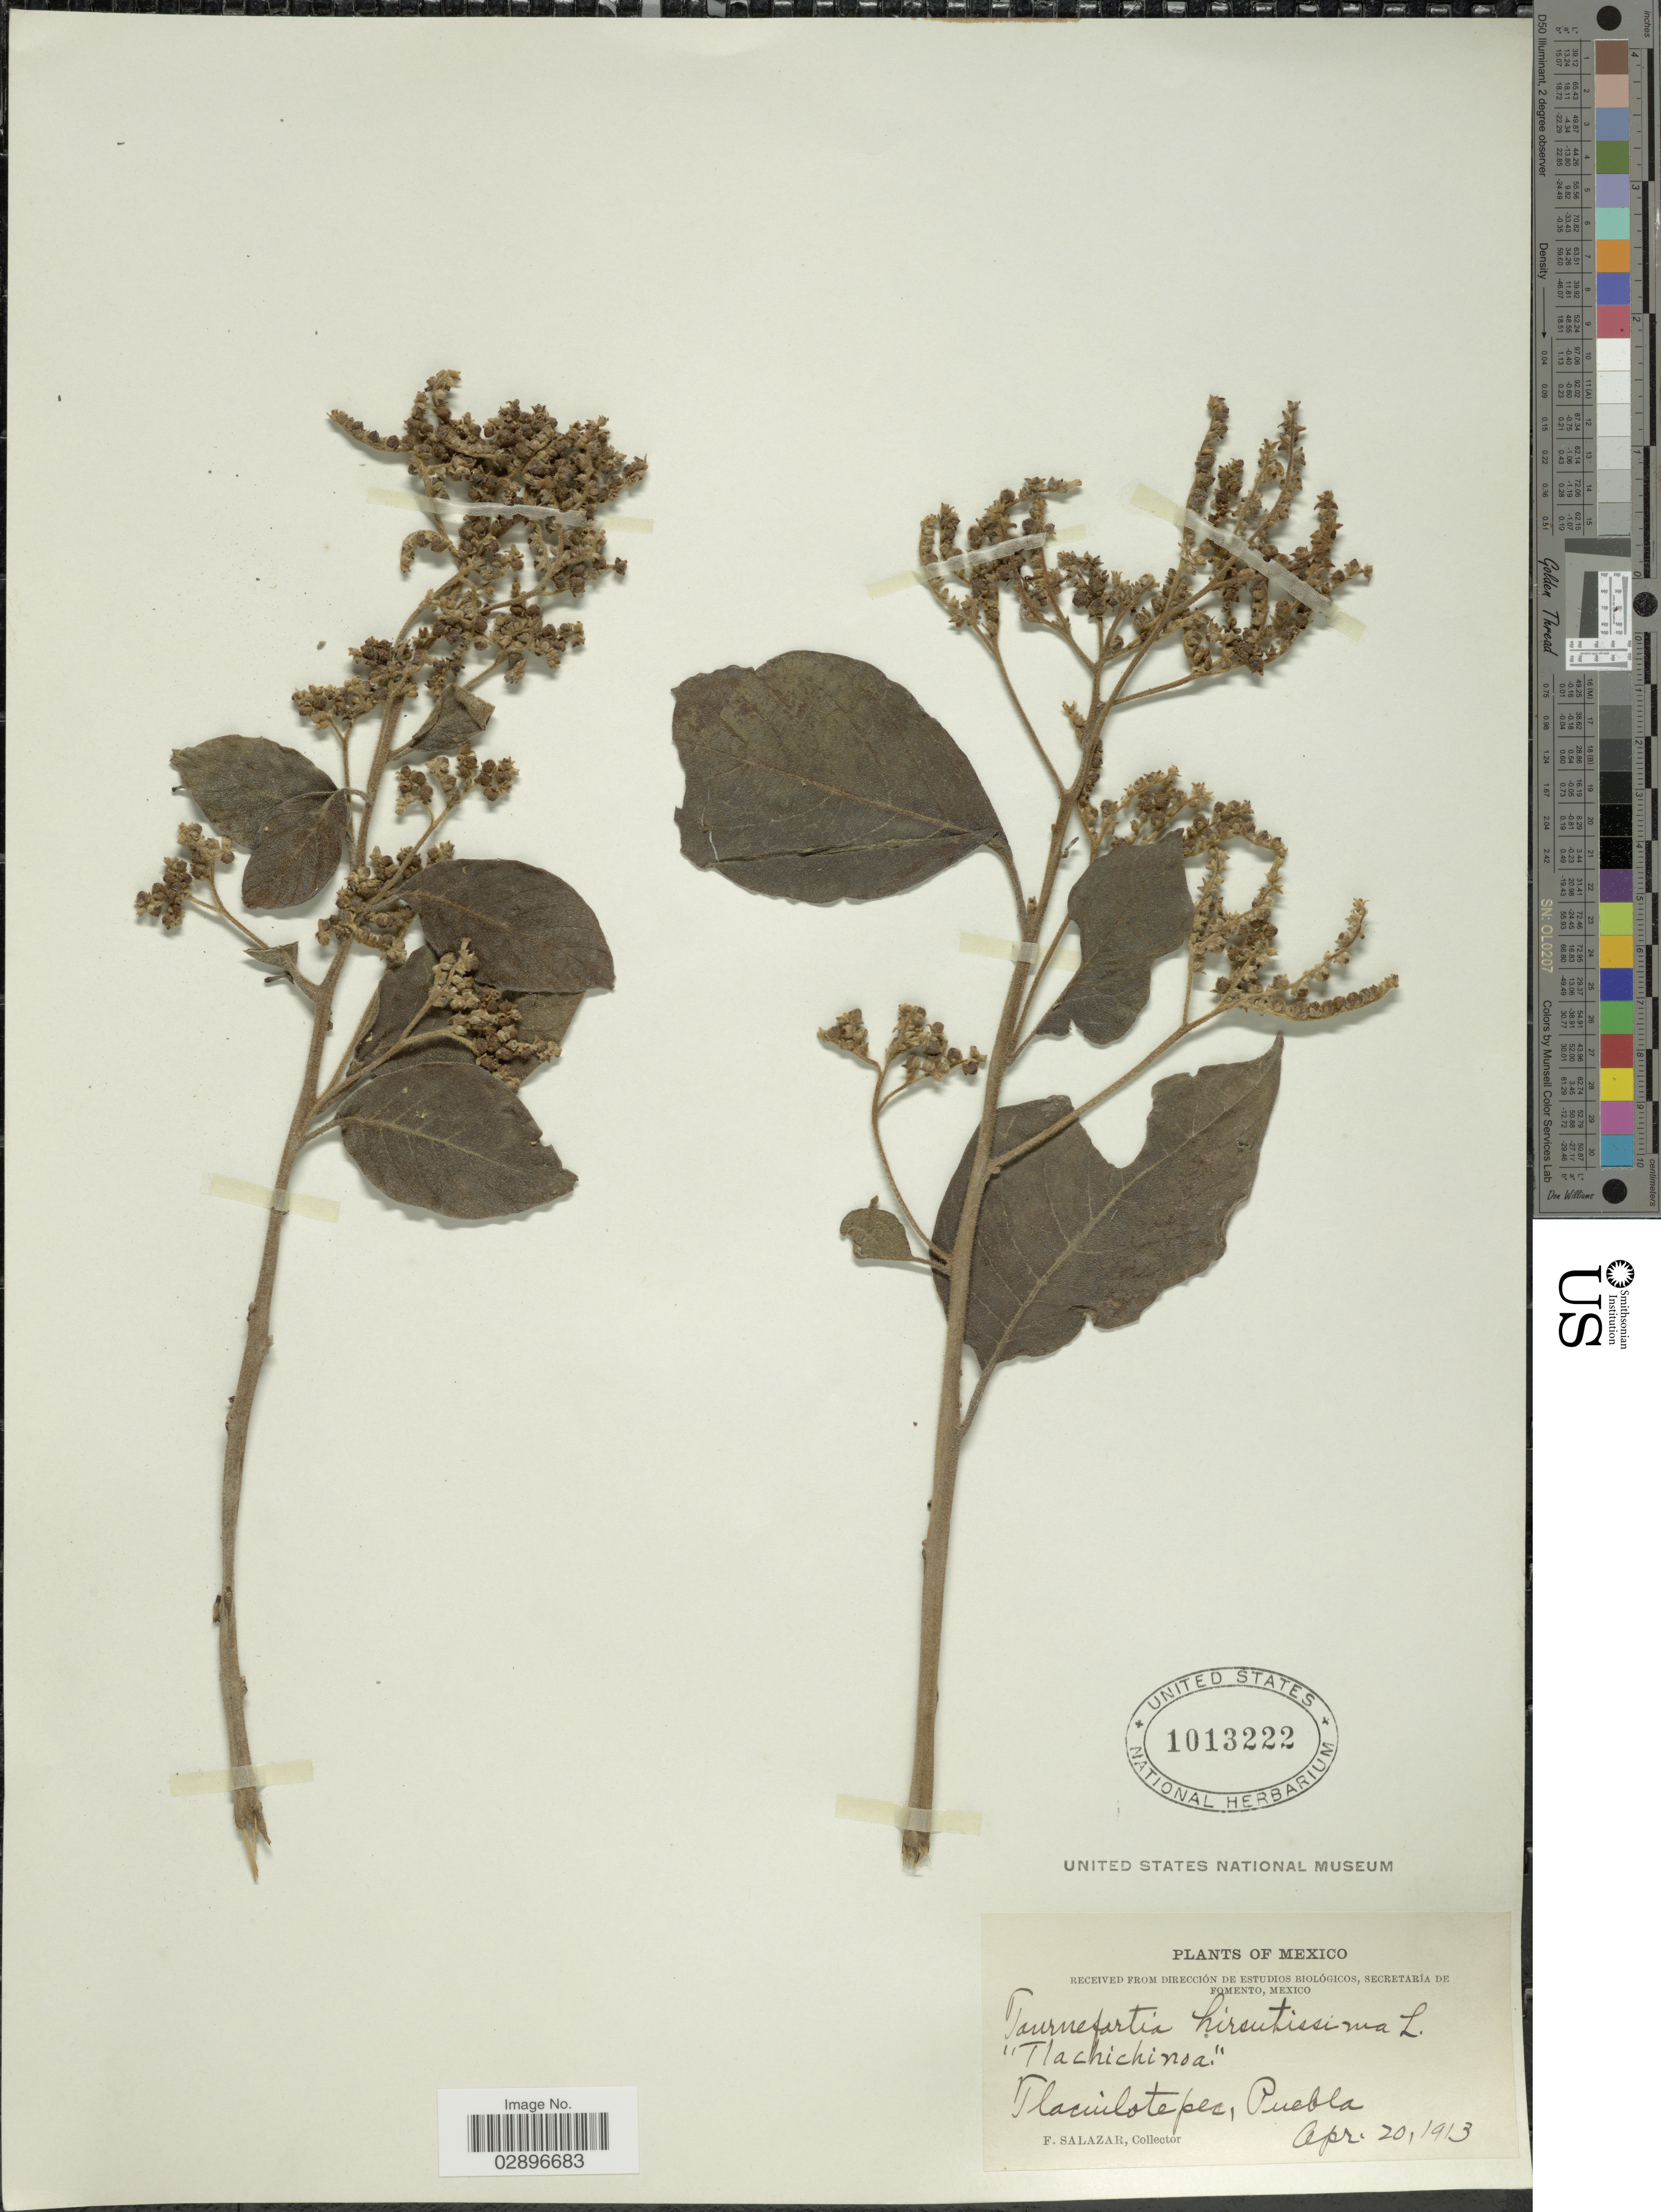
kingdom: Plantae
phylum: Tracheophyta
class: Magnoliopsida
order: Boraginales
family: Heliotropiaceae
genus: Tournefortia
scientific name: Tournefortia hirsutissima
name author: L.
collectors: F. Salazar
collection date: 1913-04-20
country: Mexico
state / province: Puebla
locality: Tlacuilotepec.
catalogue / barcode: US 1013222